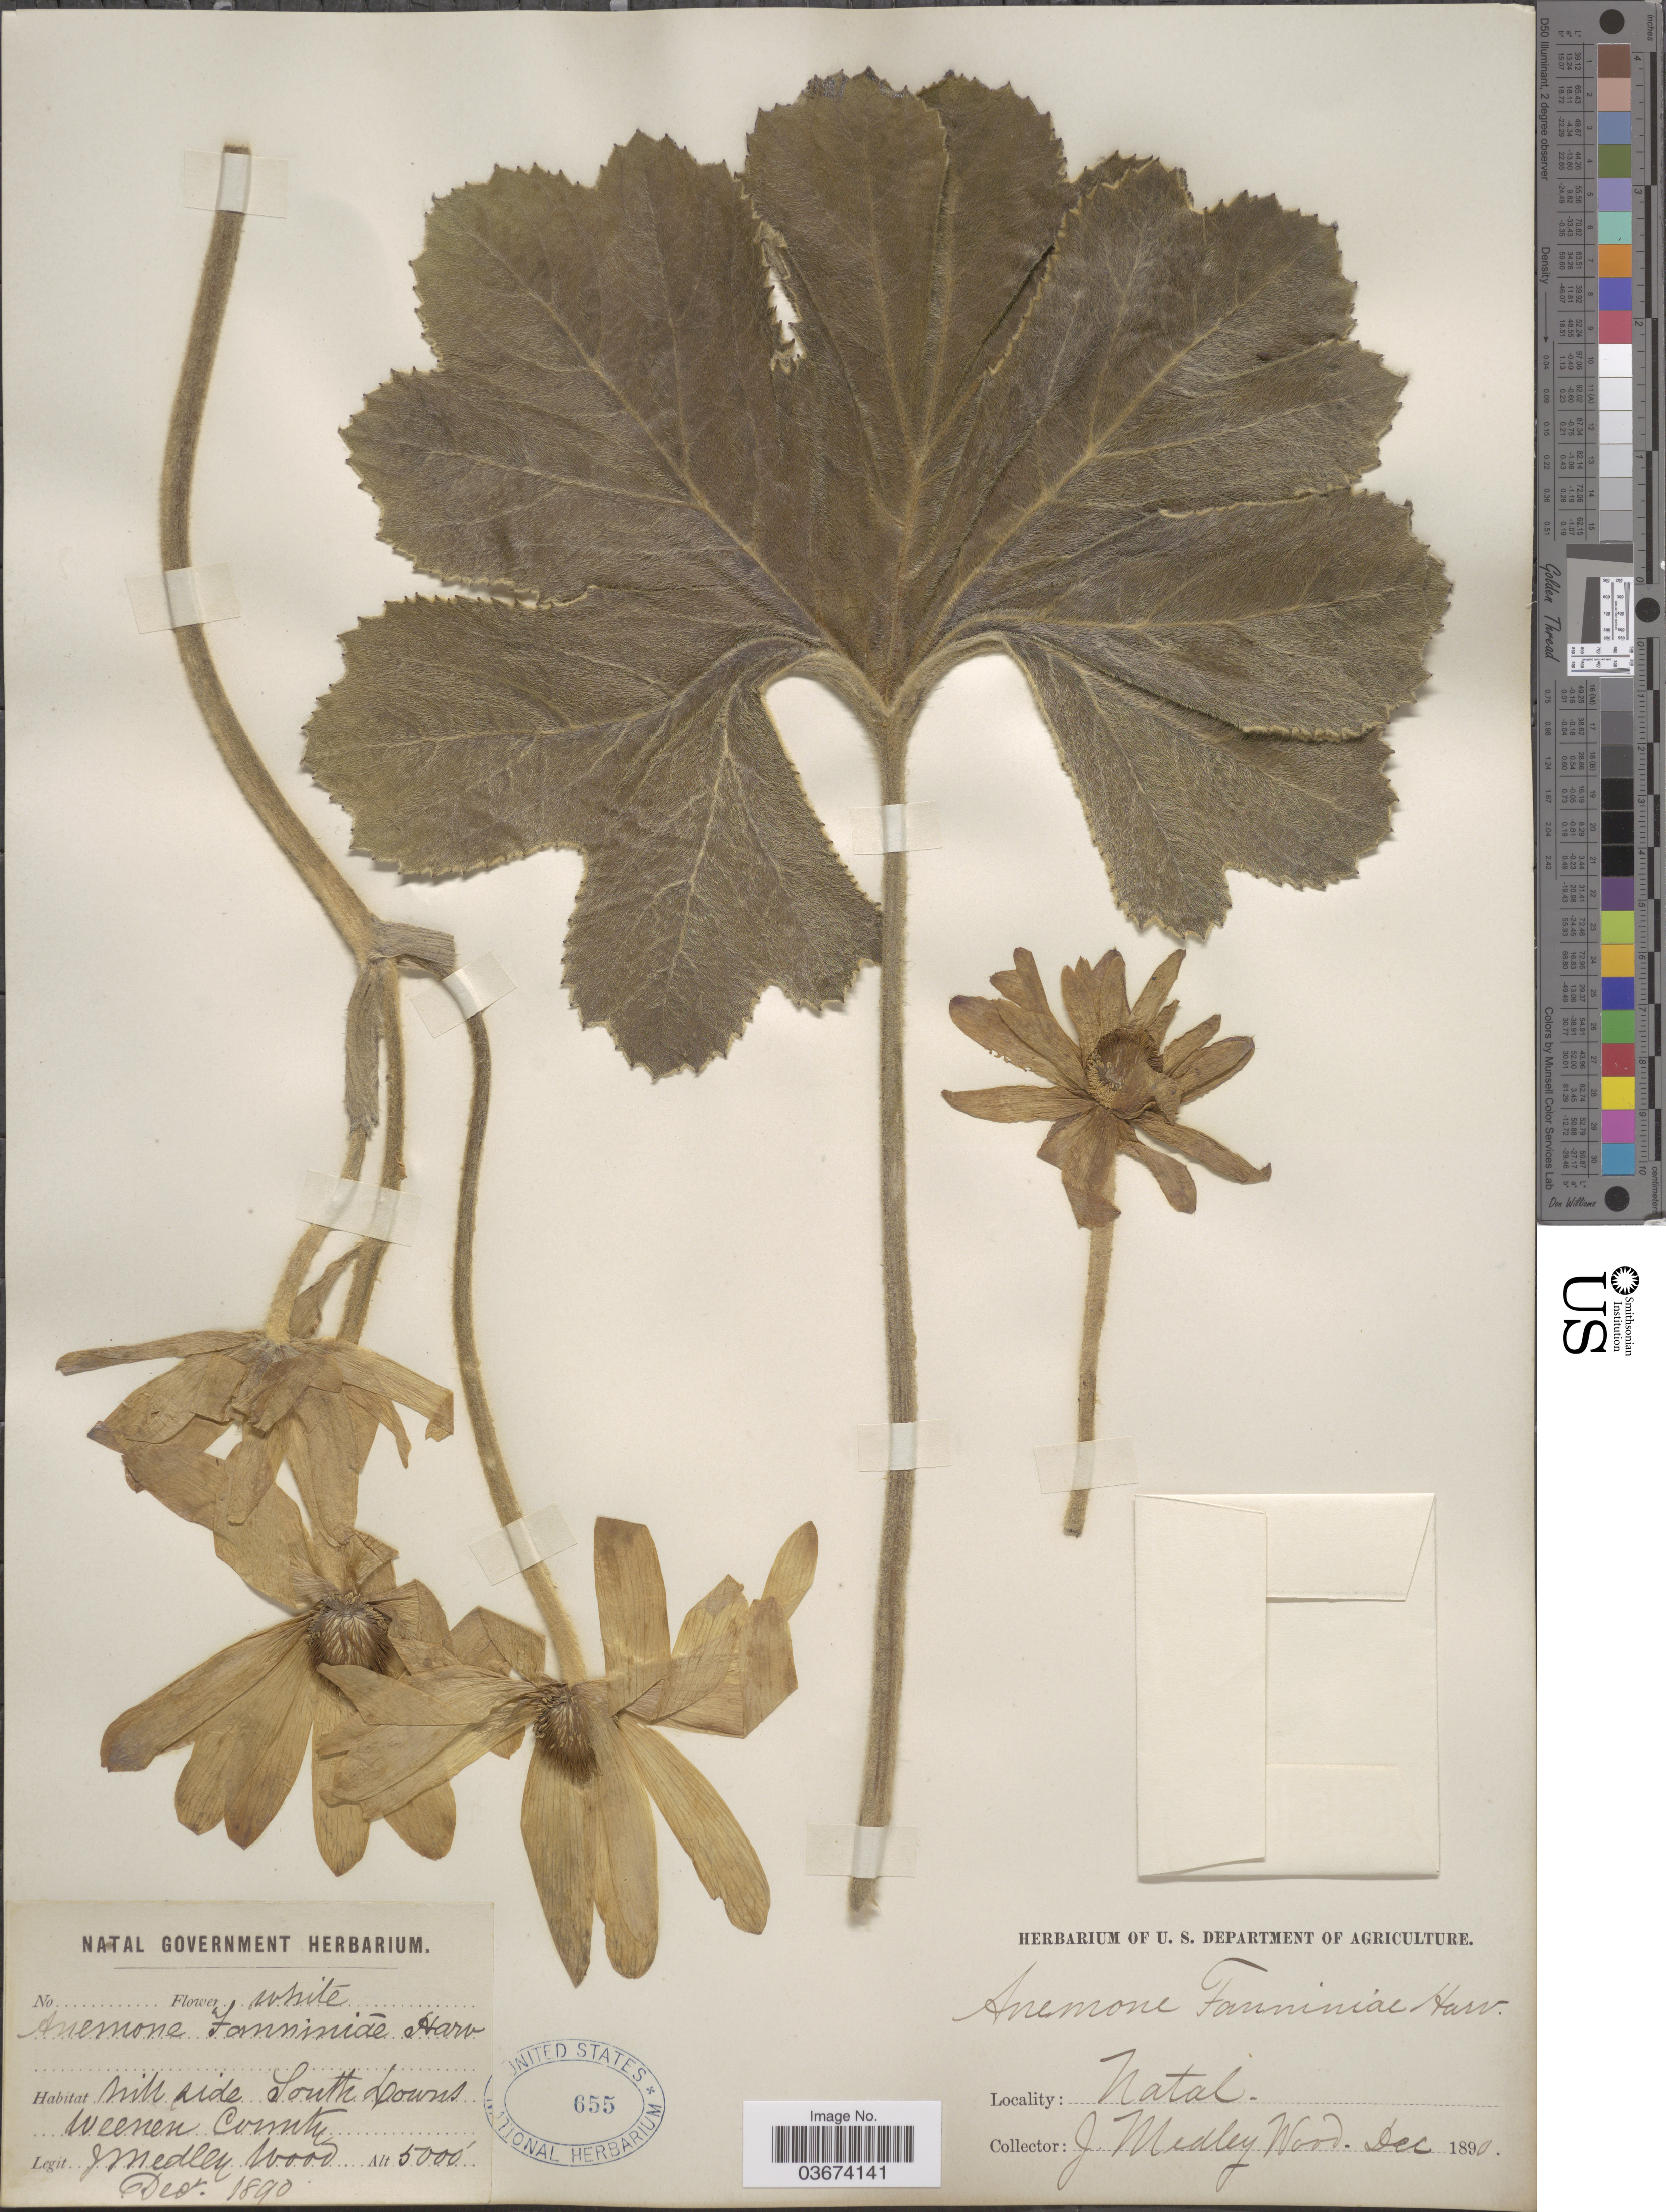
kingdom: Plantae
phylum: Tracheophyta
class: Magnoliopsida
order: Ranunculales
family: Ranunculaceae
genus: Anemone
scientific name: Anemone fanninii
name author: Harv. ex Hook. f.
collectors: J. M. Wood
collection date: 1890-12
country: South Africa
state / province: KwaZulu-Natal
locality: Hill side South Downs. Weenen County.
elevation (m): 1524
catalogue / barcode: US 655